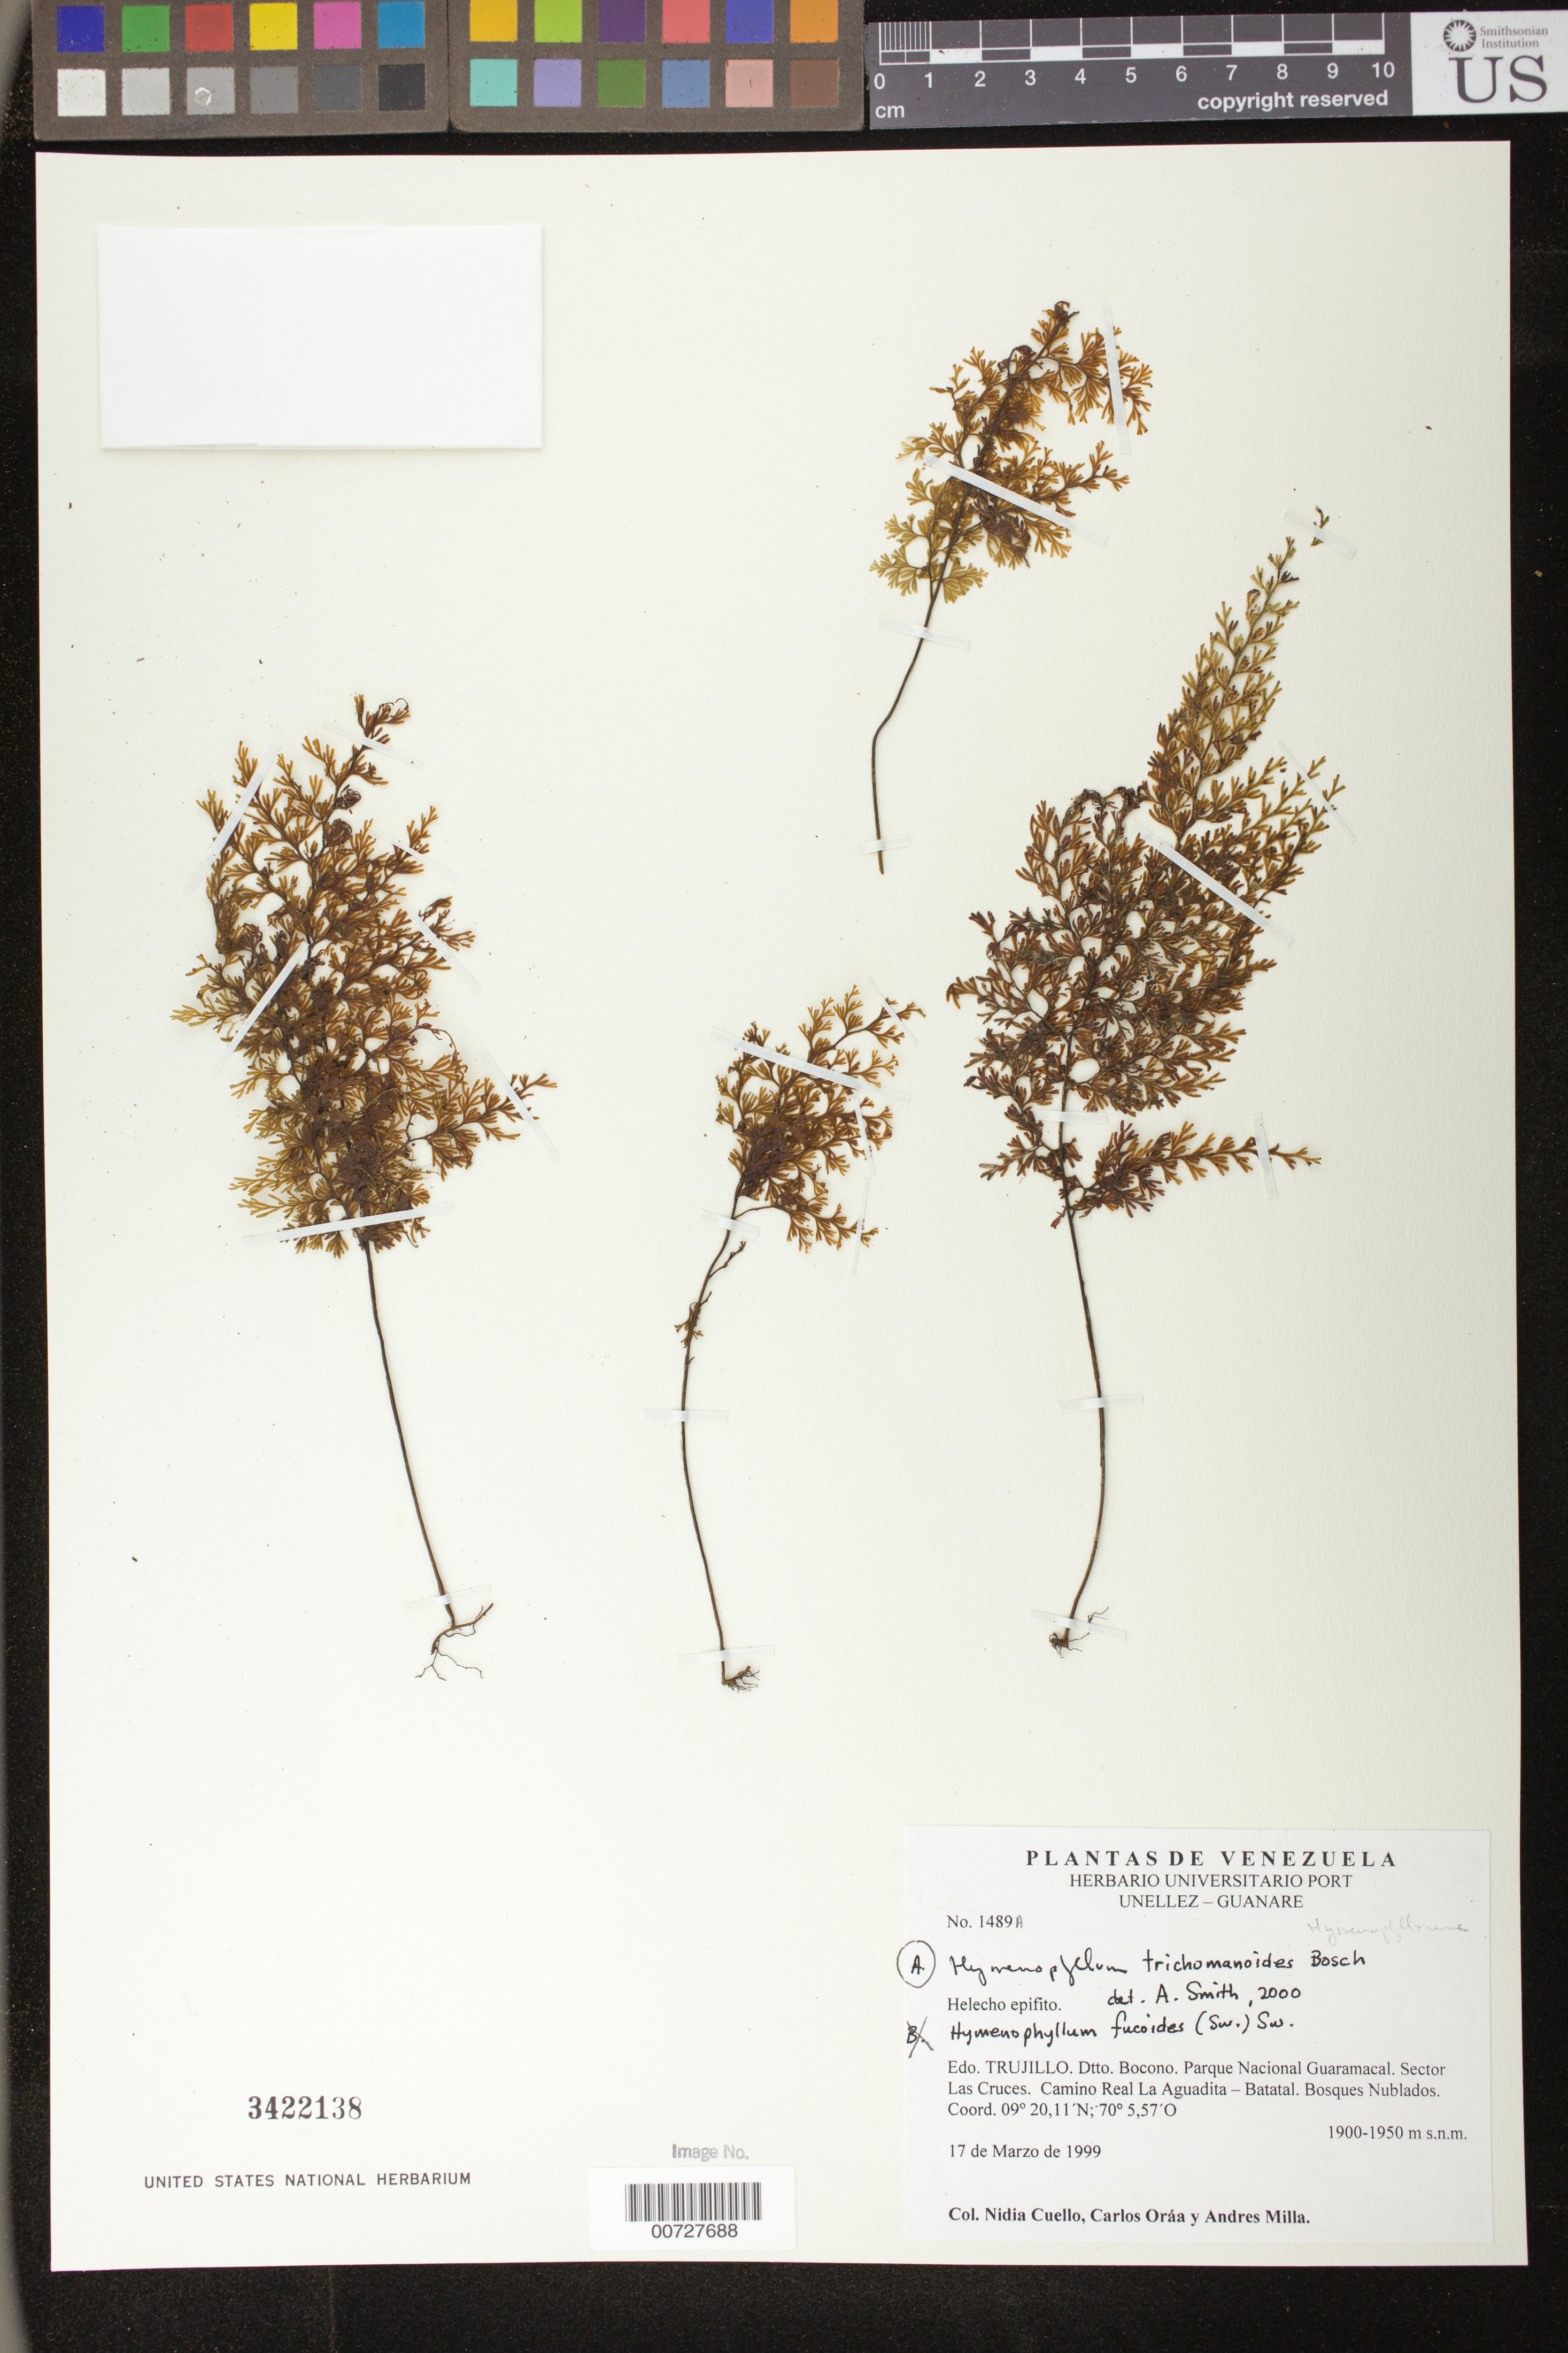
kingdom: Plantae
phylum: Tracheophyta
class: Polypodiopsida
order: Hymenophyllales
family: Hymenophyllaceae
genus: Hymenophyllum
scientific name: Hymenophyllum trichomanoides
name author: Bosch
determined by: Smith, Alan R., (UC)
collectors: N. L. Cuello, C. Oráa & A. Milla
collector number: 1489A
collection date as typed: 17 Mar 1999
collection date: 1999-03-17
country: Venezuela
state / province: Trujillo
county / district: Boconó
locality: Parque Nacional Guaramacal. Sector Las Cruces. Camino Real La Aguadita - Batatal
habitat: Bosques nublados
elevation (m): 1900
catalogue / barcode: US 3422138